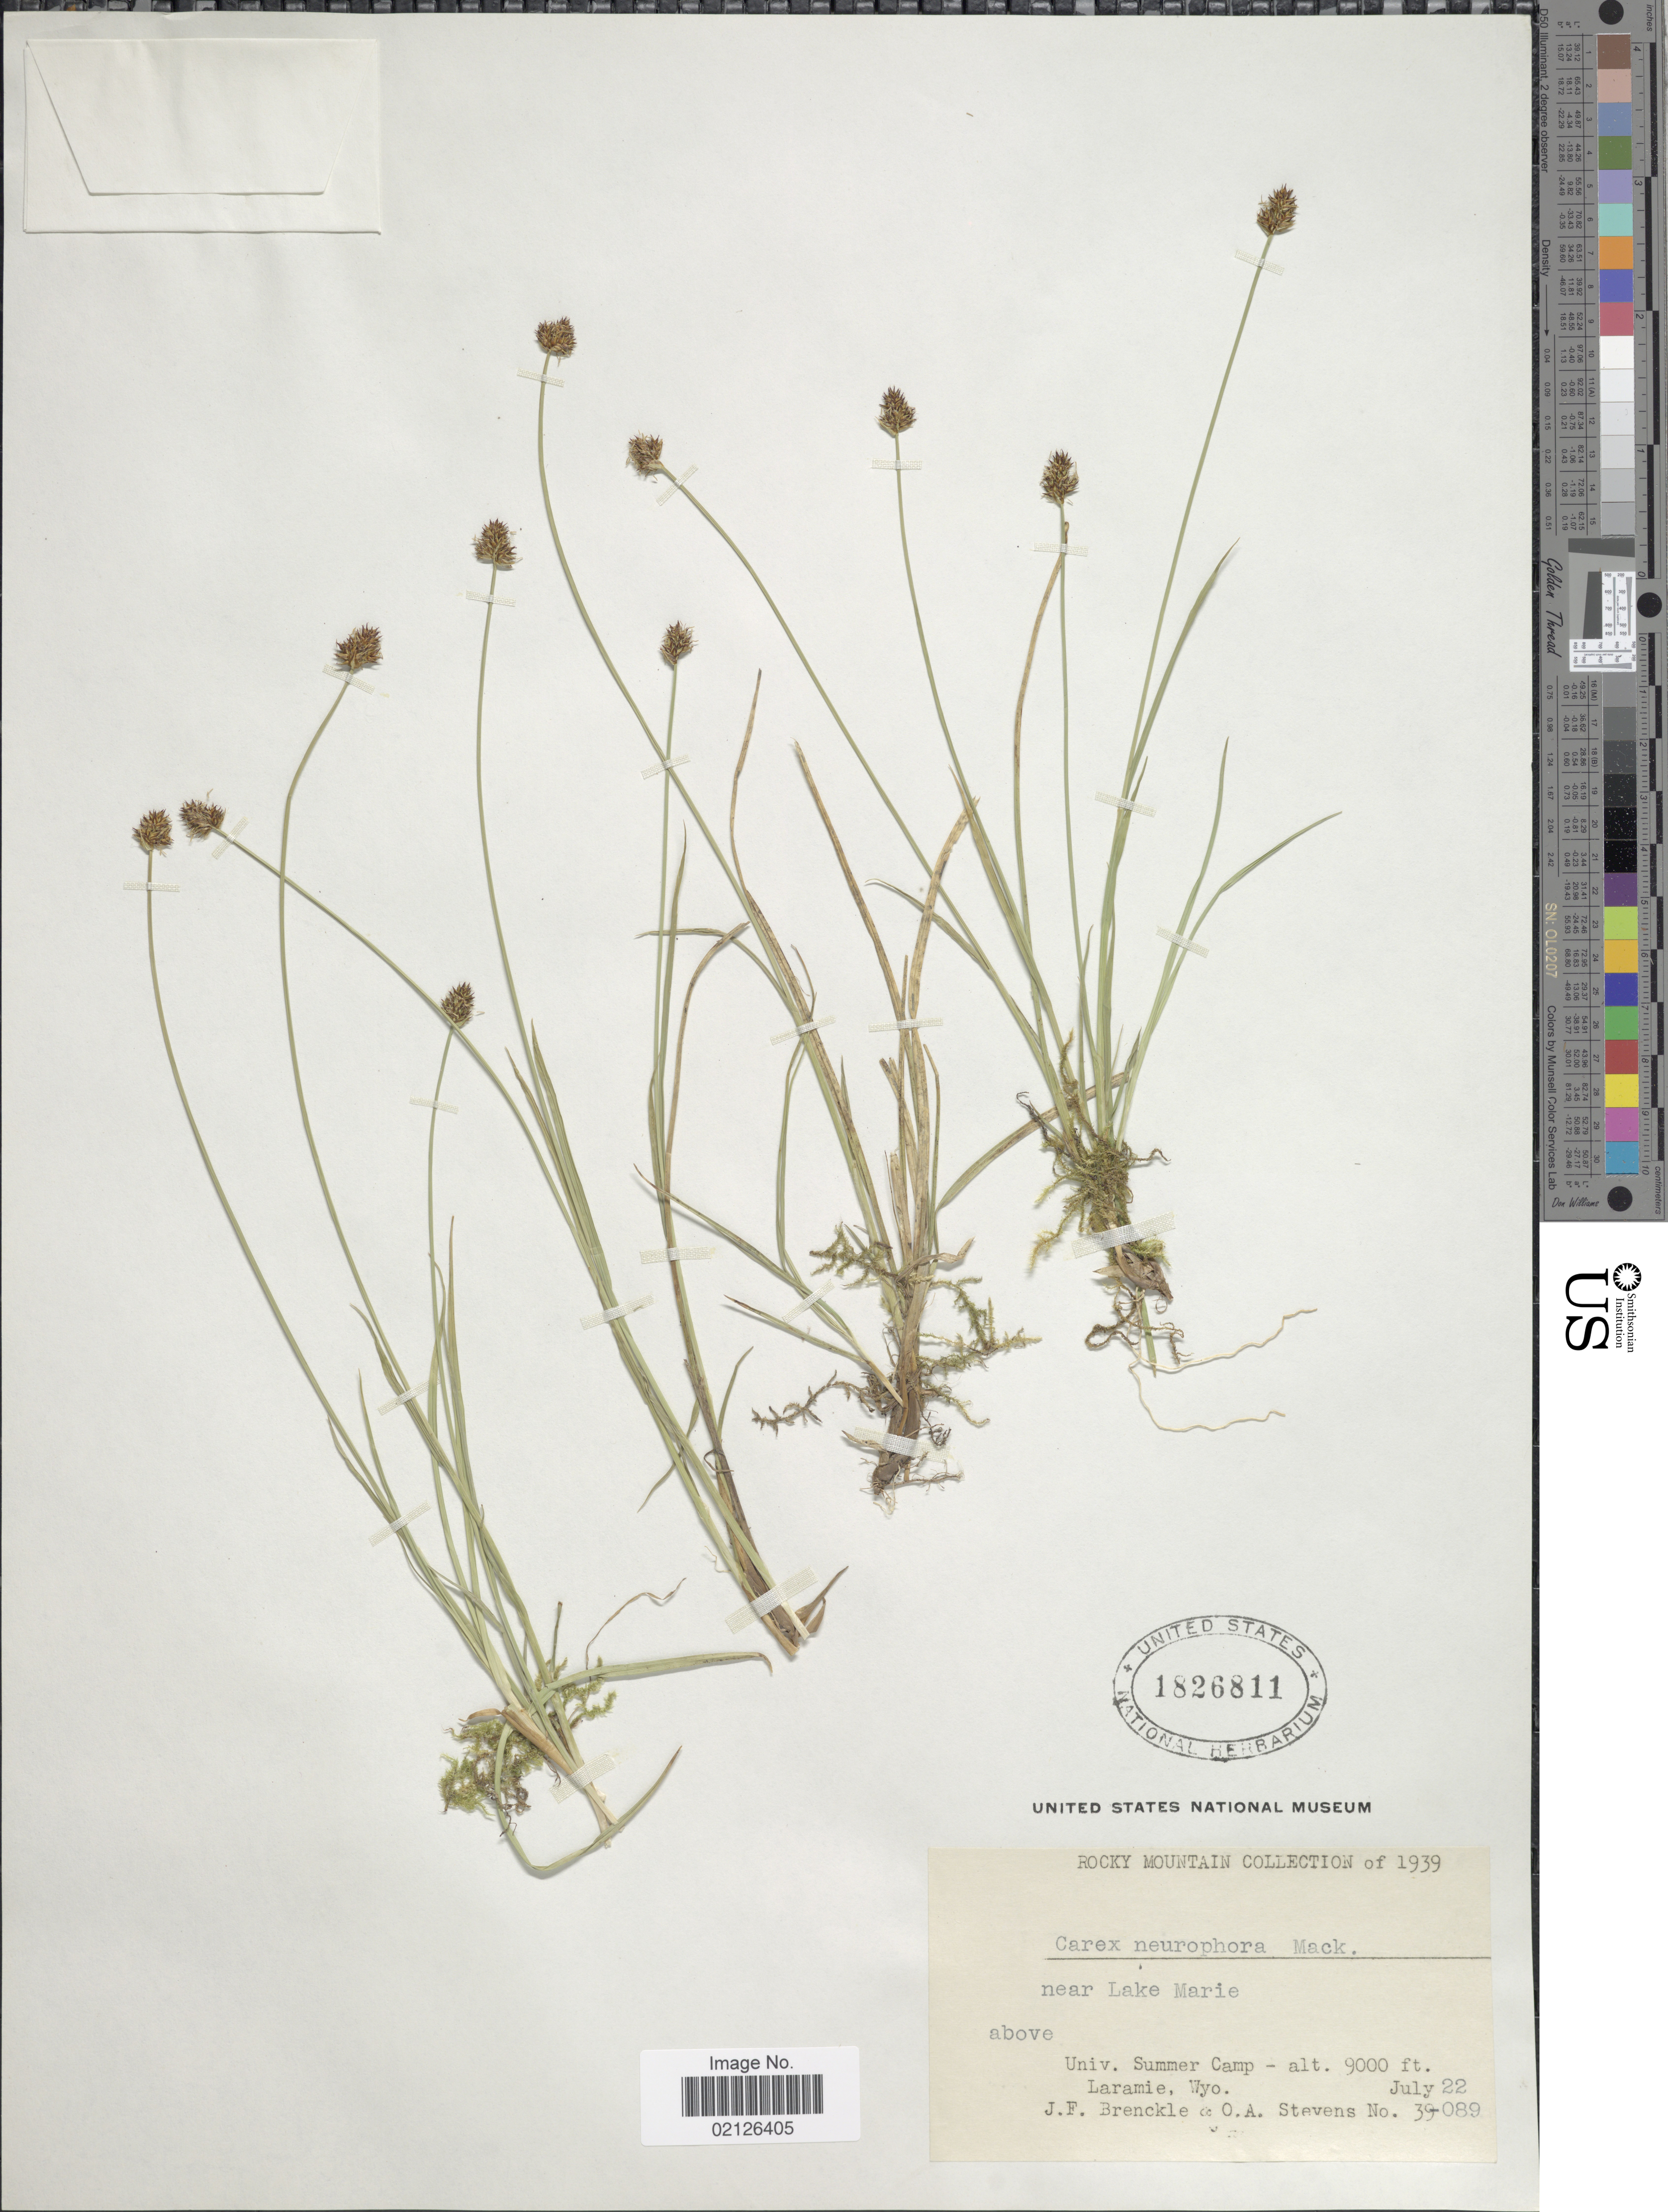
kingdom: Plantae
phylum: Tracheophyta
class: Liliopsida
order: Poales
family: Cyperaceae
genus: Carex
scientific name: Carex neurophora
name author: Mack.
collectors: J. Brenckle & O. A. Stevens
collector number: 089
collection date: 1939-07-22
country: United States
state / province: Wyoming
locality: Rocky Mountains, Near Lake Marie above Univ Summer Camp - Laramie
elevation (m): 2743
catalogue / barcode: US 1826811